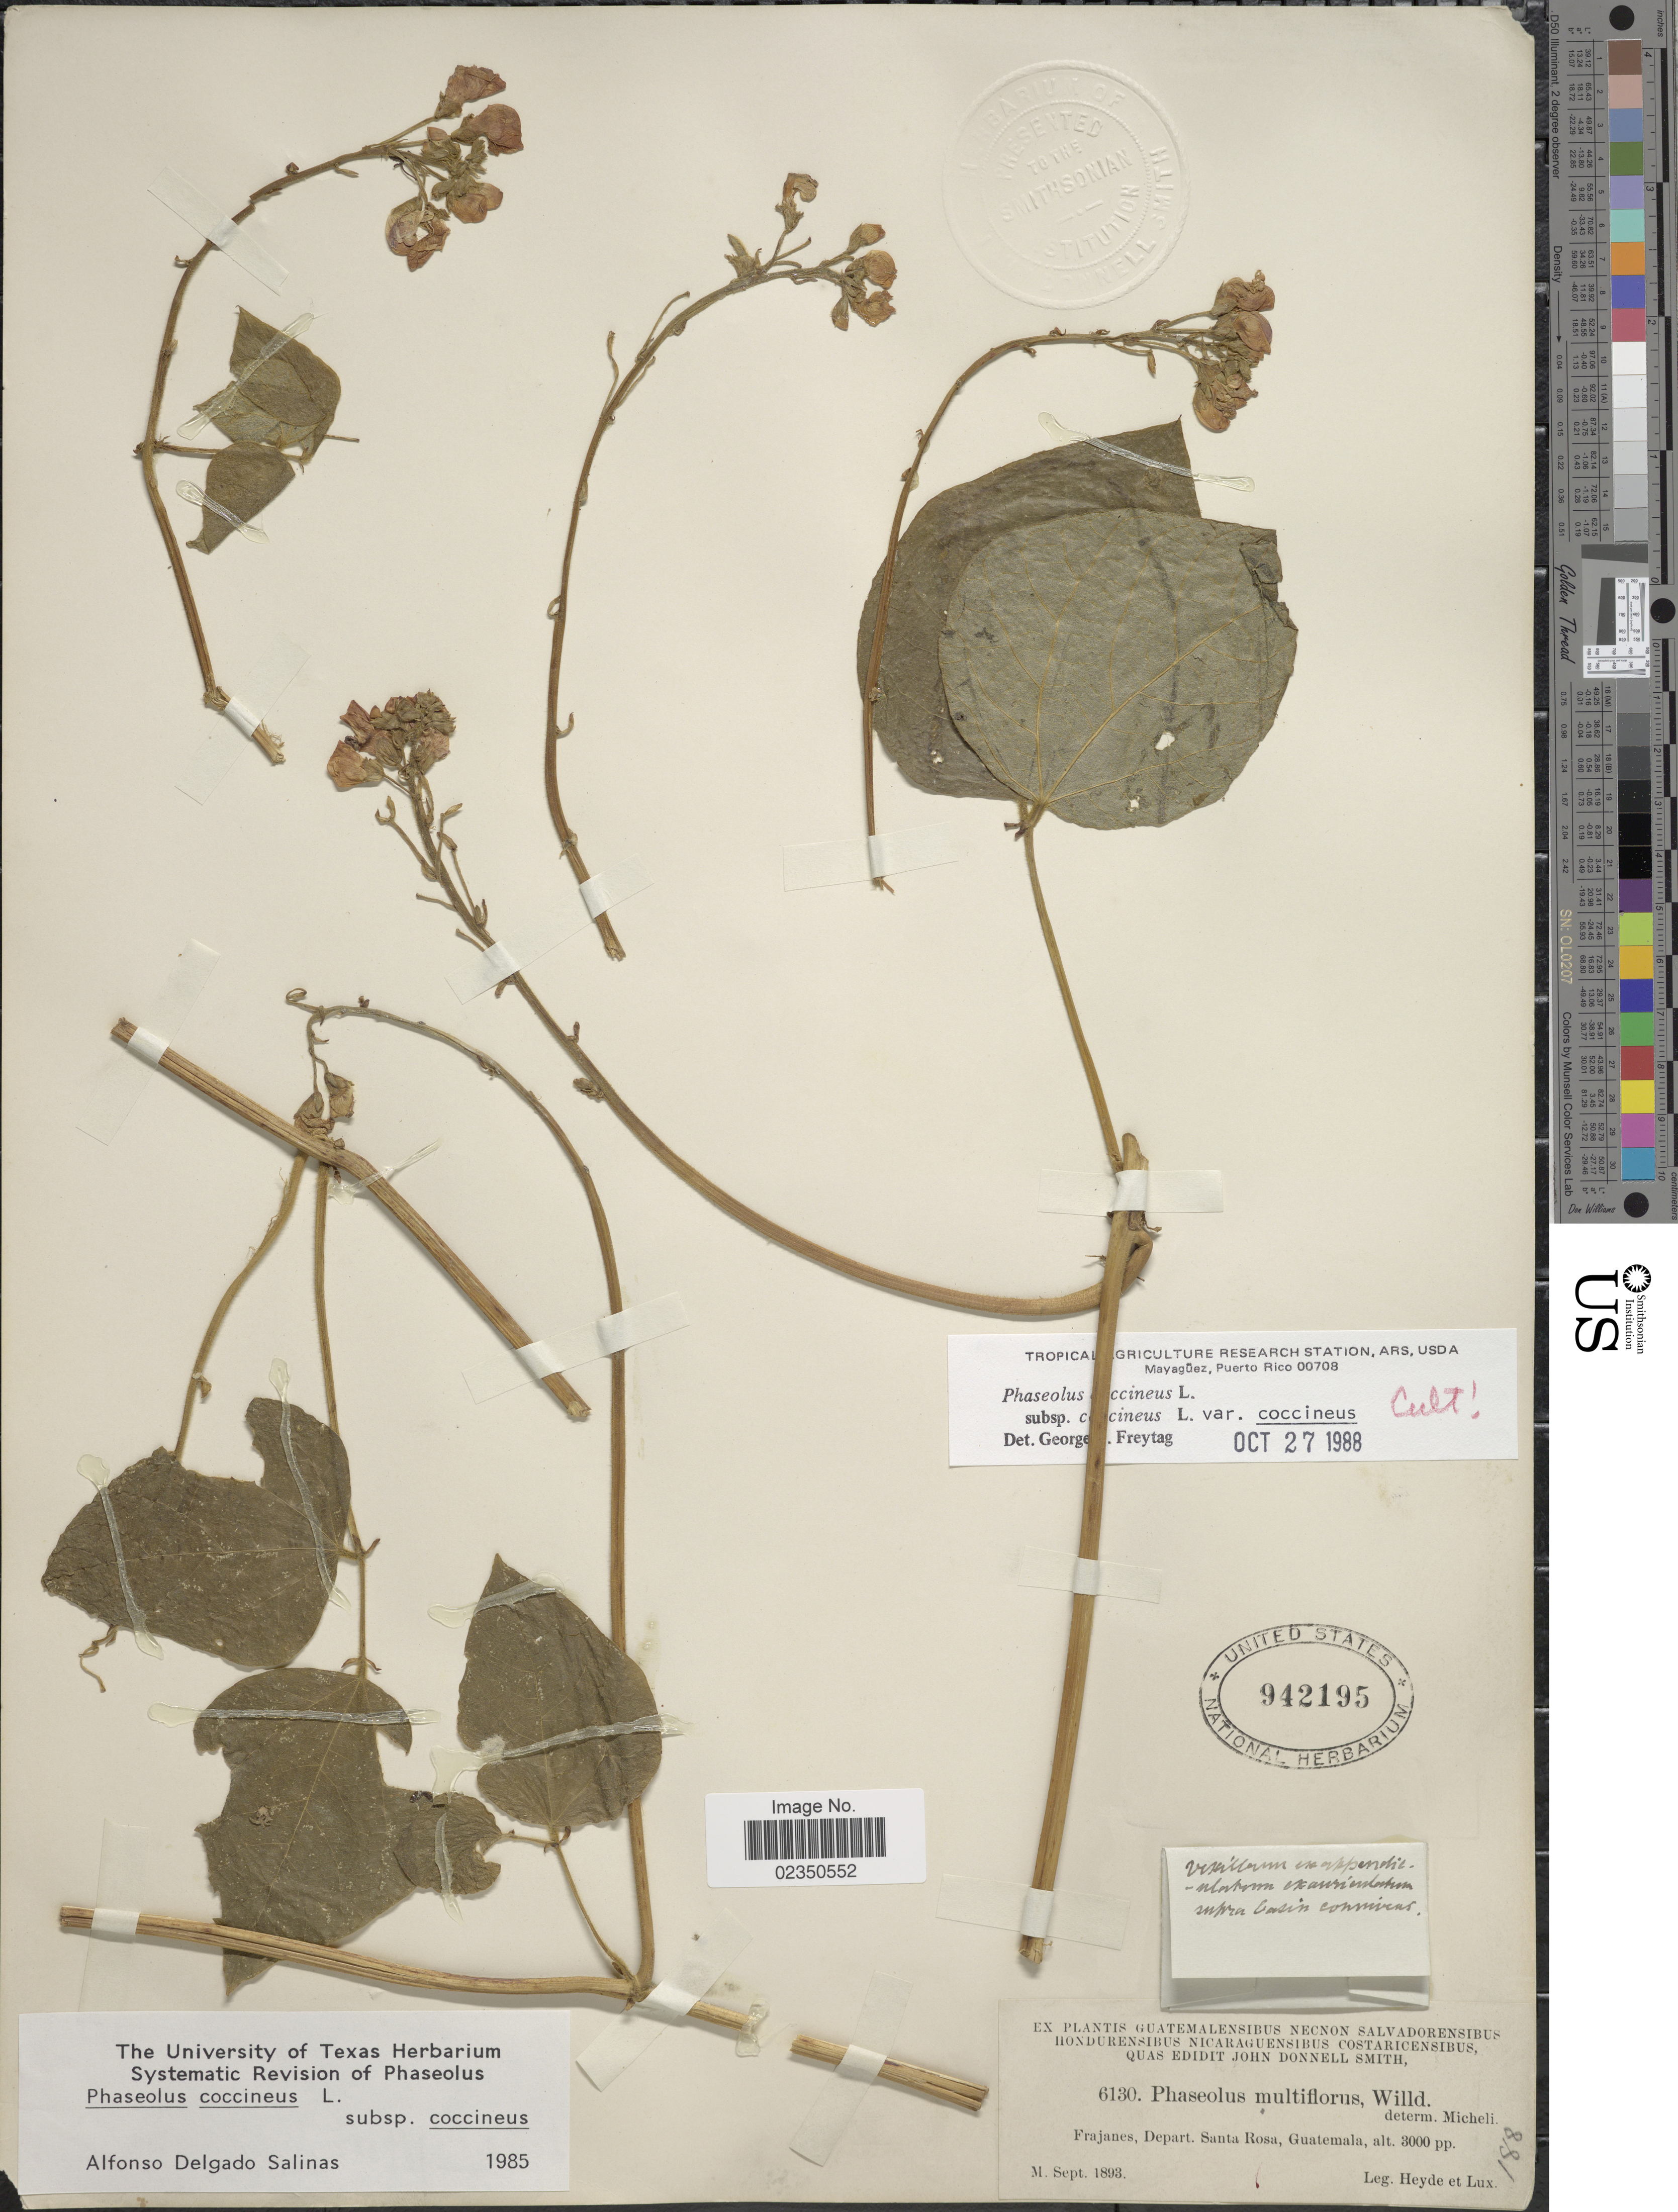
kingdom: Plantae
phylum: Tracheophyta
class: Magnoliopsida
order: Fabales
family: Fabaceae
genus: Phaseolus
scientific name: Phaseolus coccineus var. coccineus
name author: L.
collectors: Heyde & Lux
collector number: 6130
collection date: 1893-09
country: Guatemala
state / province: Santa Rosa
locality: Frajanes.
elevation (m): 914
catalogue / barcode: US 942195